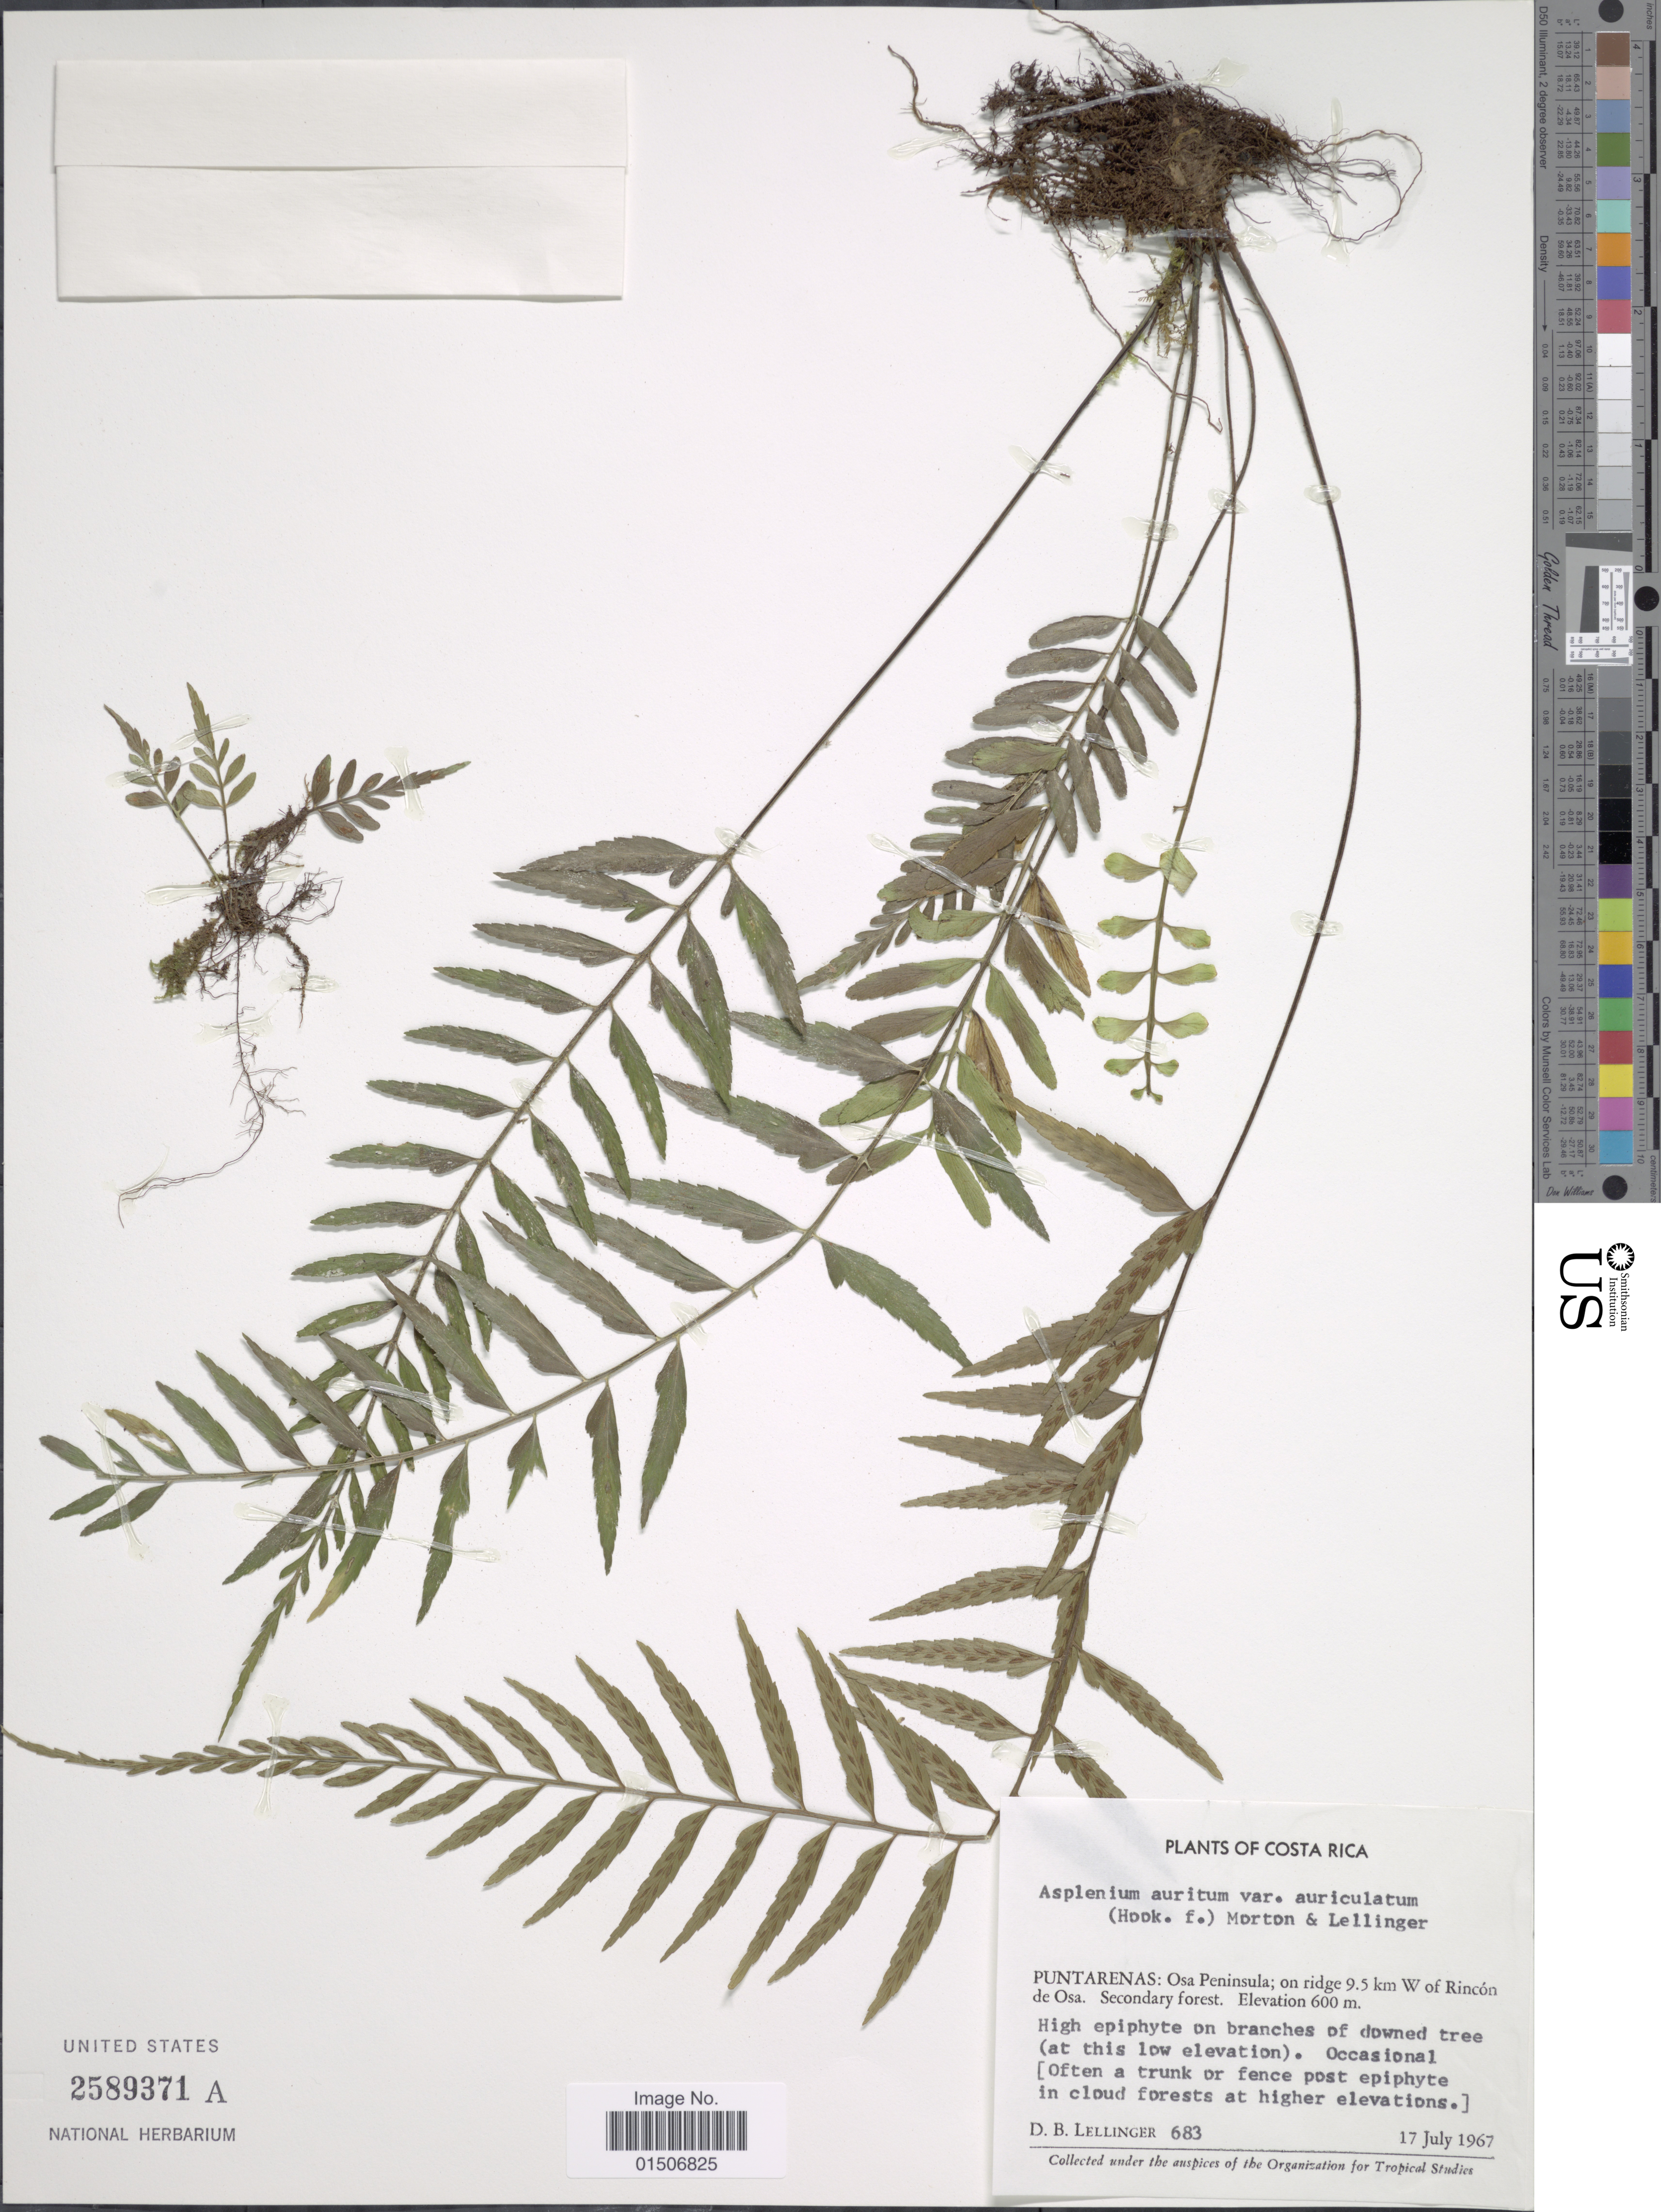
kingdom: Plantae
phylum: Tracheophyta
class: Polypodiopsida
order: Polypodiales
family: Aspleniaceae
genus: Asplenium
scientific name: Asplenium levyi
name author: E. Fourn.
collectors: D. B. Lellinger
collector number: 683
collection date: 1967-07-17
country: Costa Rica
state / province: Puntarenas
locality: Osa Peninsula; on ridge 9.5 km W of Rincón de Osa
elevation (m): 600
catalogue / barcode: US 2589371A